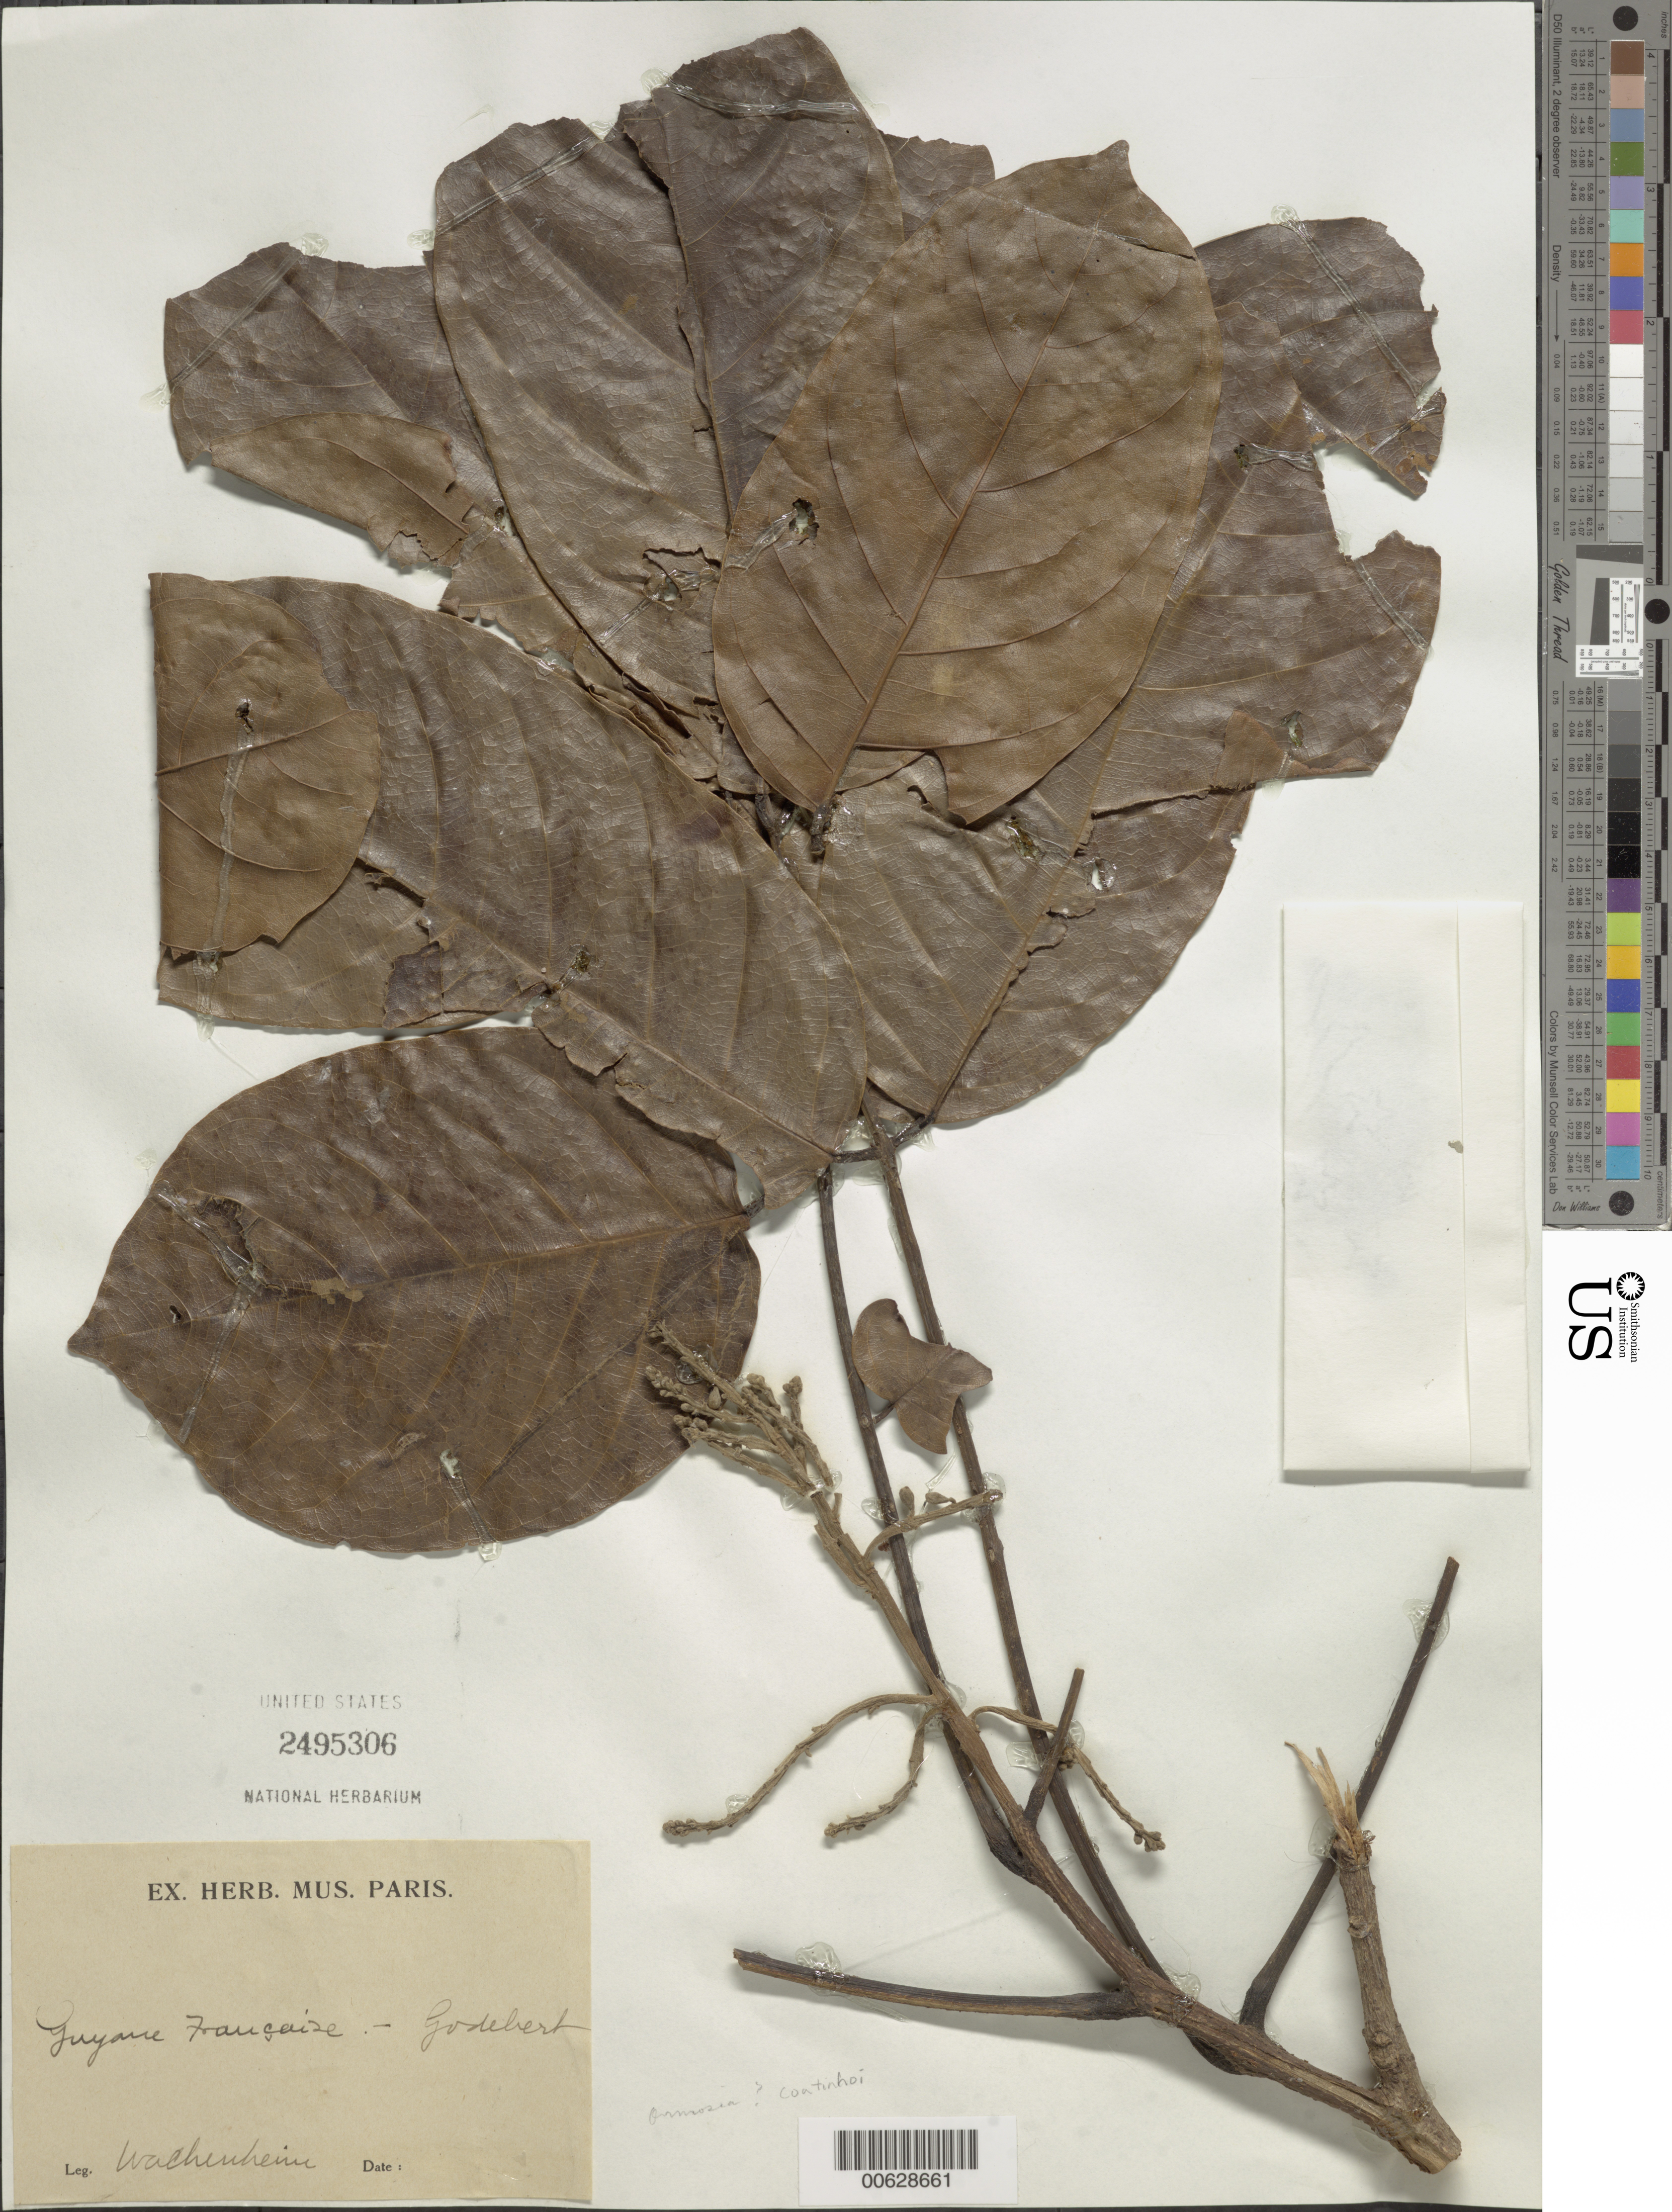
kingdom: Plantae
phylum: Tracheophyta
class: Magnoliopsida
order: Fabales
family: Fabaceae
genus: Ormosia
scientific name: Ormosia coutinhoi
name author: Ducke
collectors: G. Wachenheim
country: French Guiana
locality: Godebert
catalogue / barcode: US 2495306